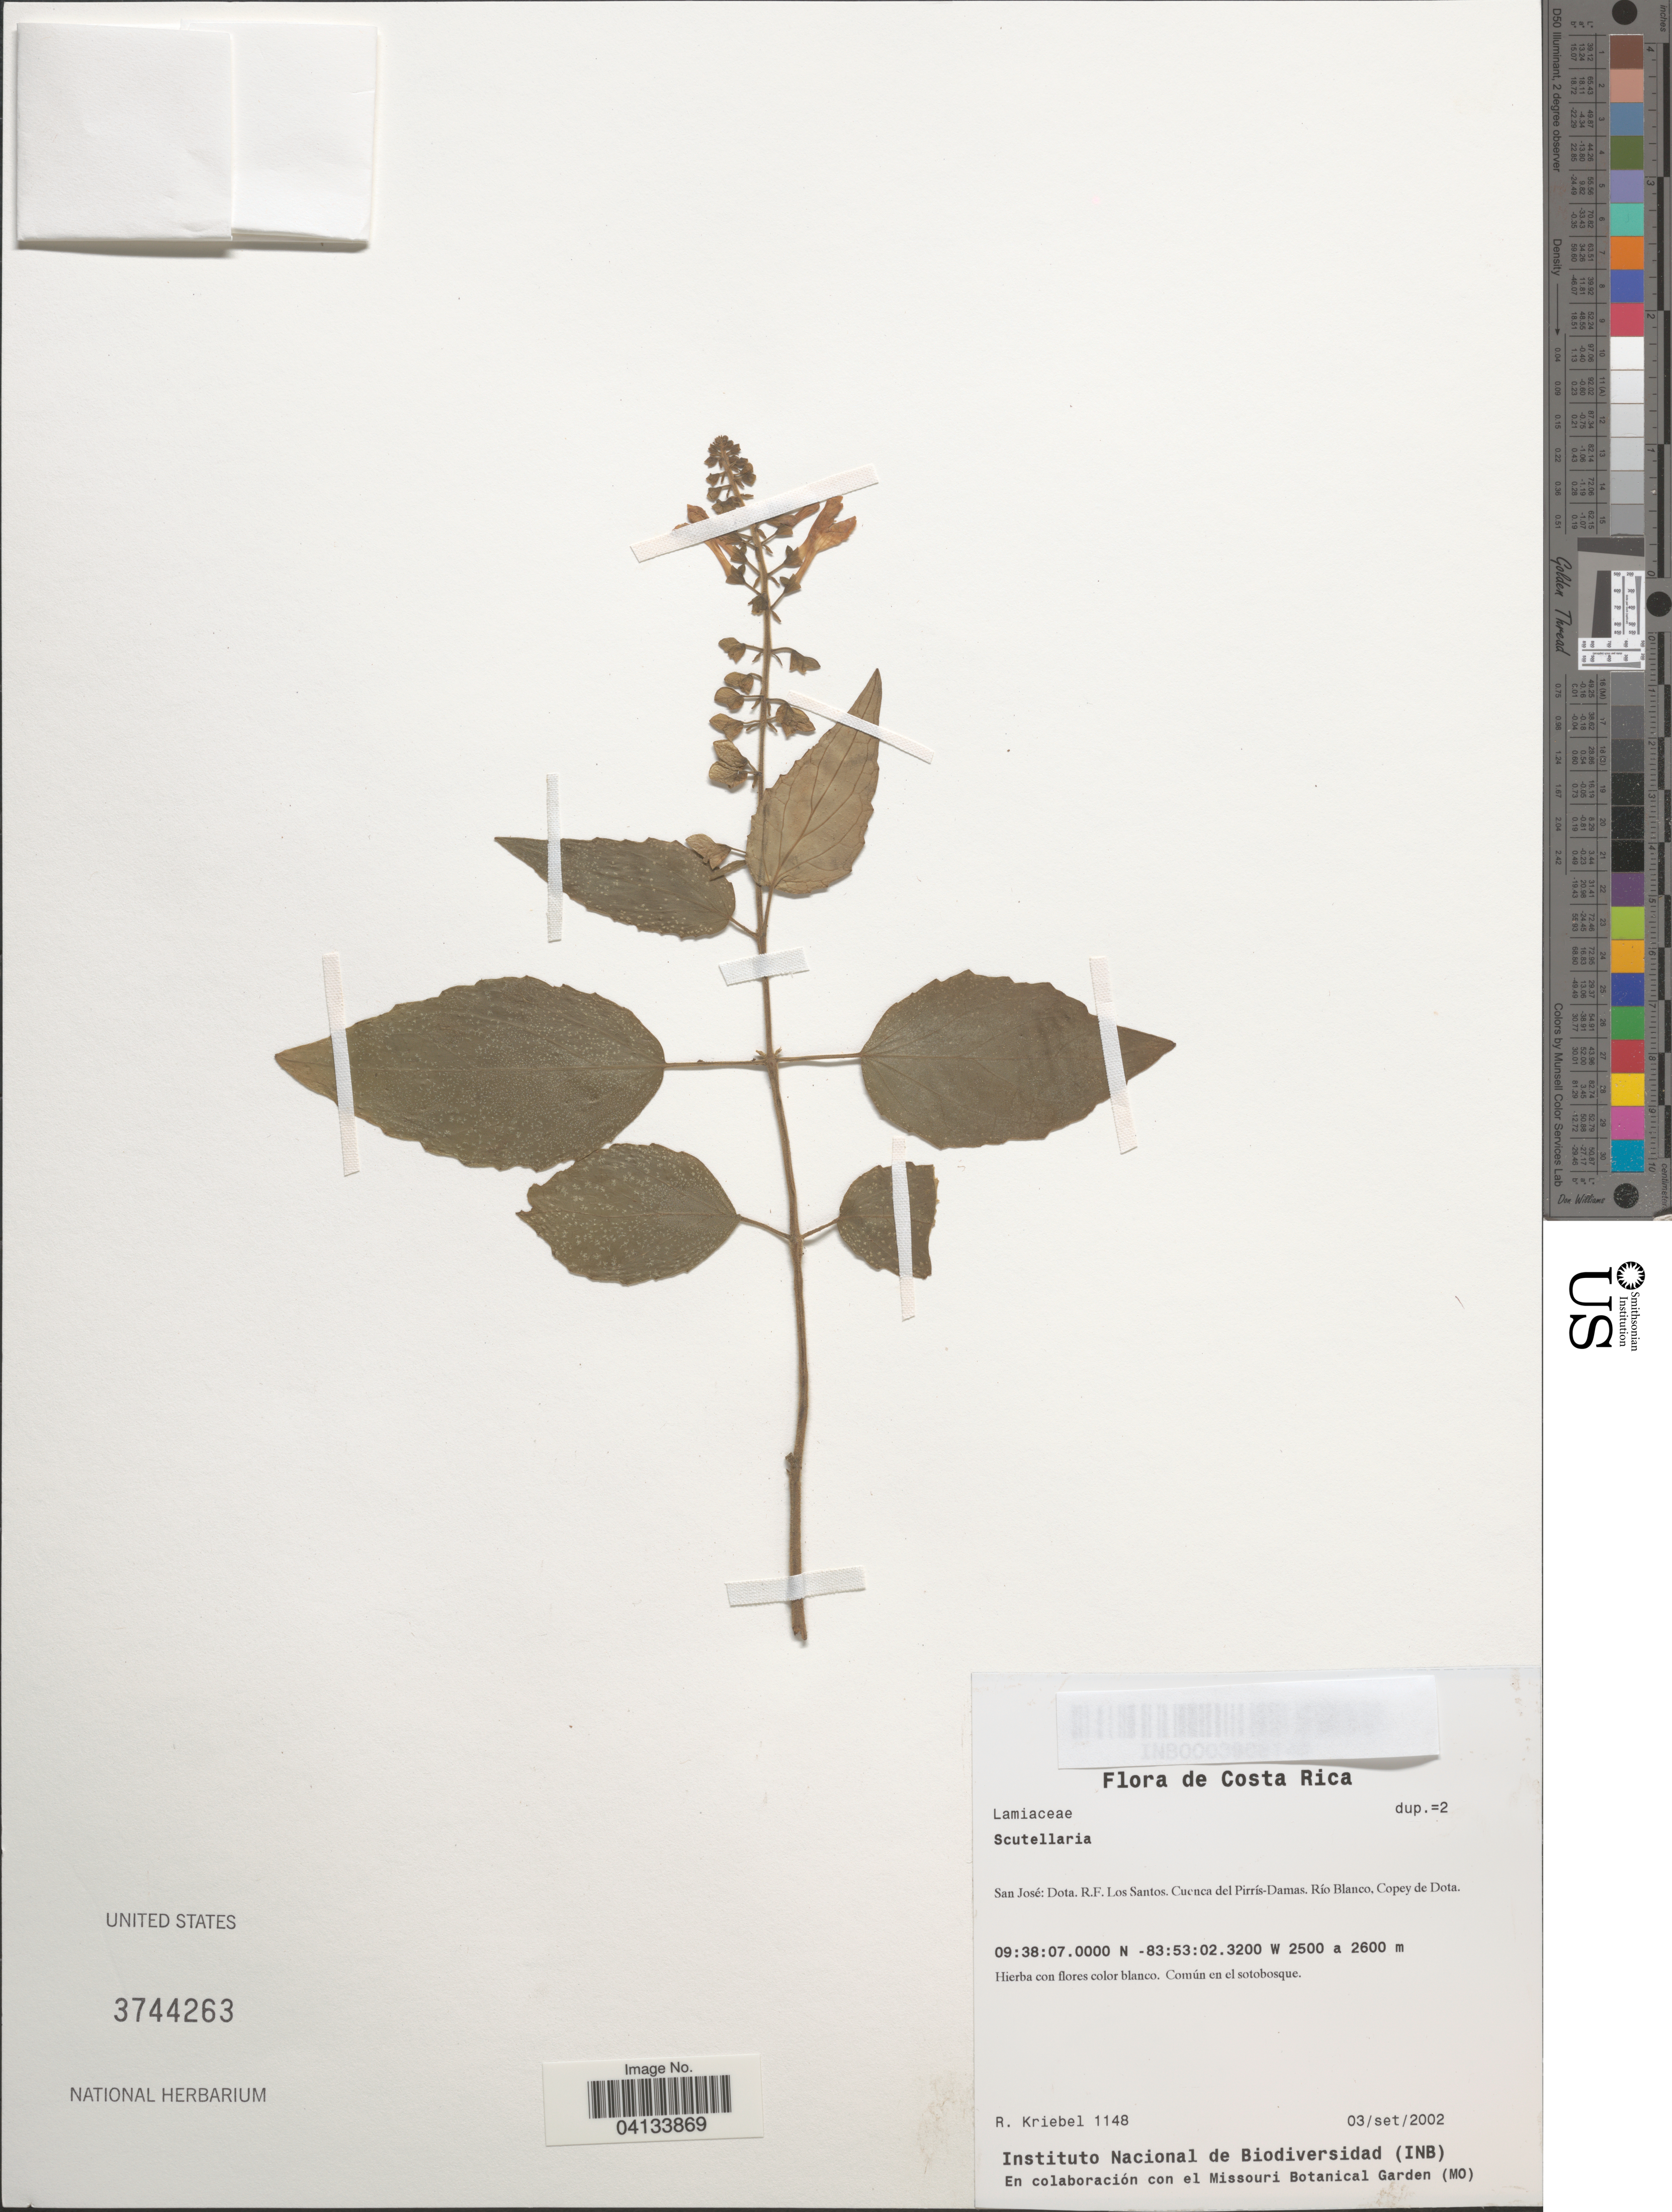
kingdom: Plantae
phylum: Tracheophyta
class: Magnoliopsida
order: Lamiales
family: Lamiaceae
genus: Scutellaria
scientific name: Scutellaria sp.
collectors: R. Kriebel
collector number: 1148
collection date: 2002-09-03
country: Costa Rica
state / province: San José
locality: Dota. R.F. Los Santos. Cuenca del Pirrís-Damas. Río Blanco, Copey de Dota.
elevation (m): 2500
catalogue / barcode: US 3744263